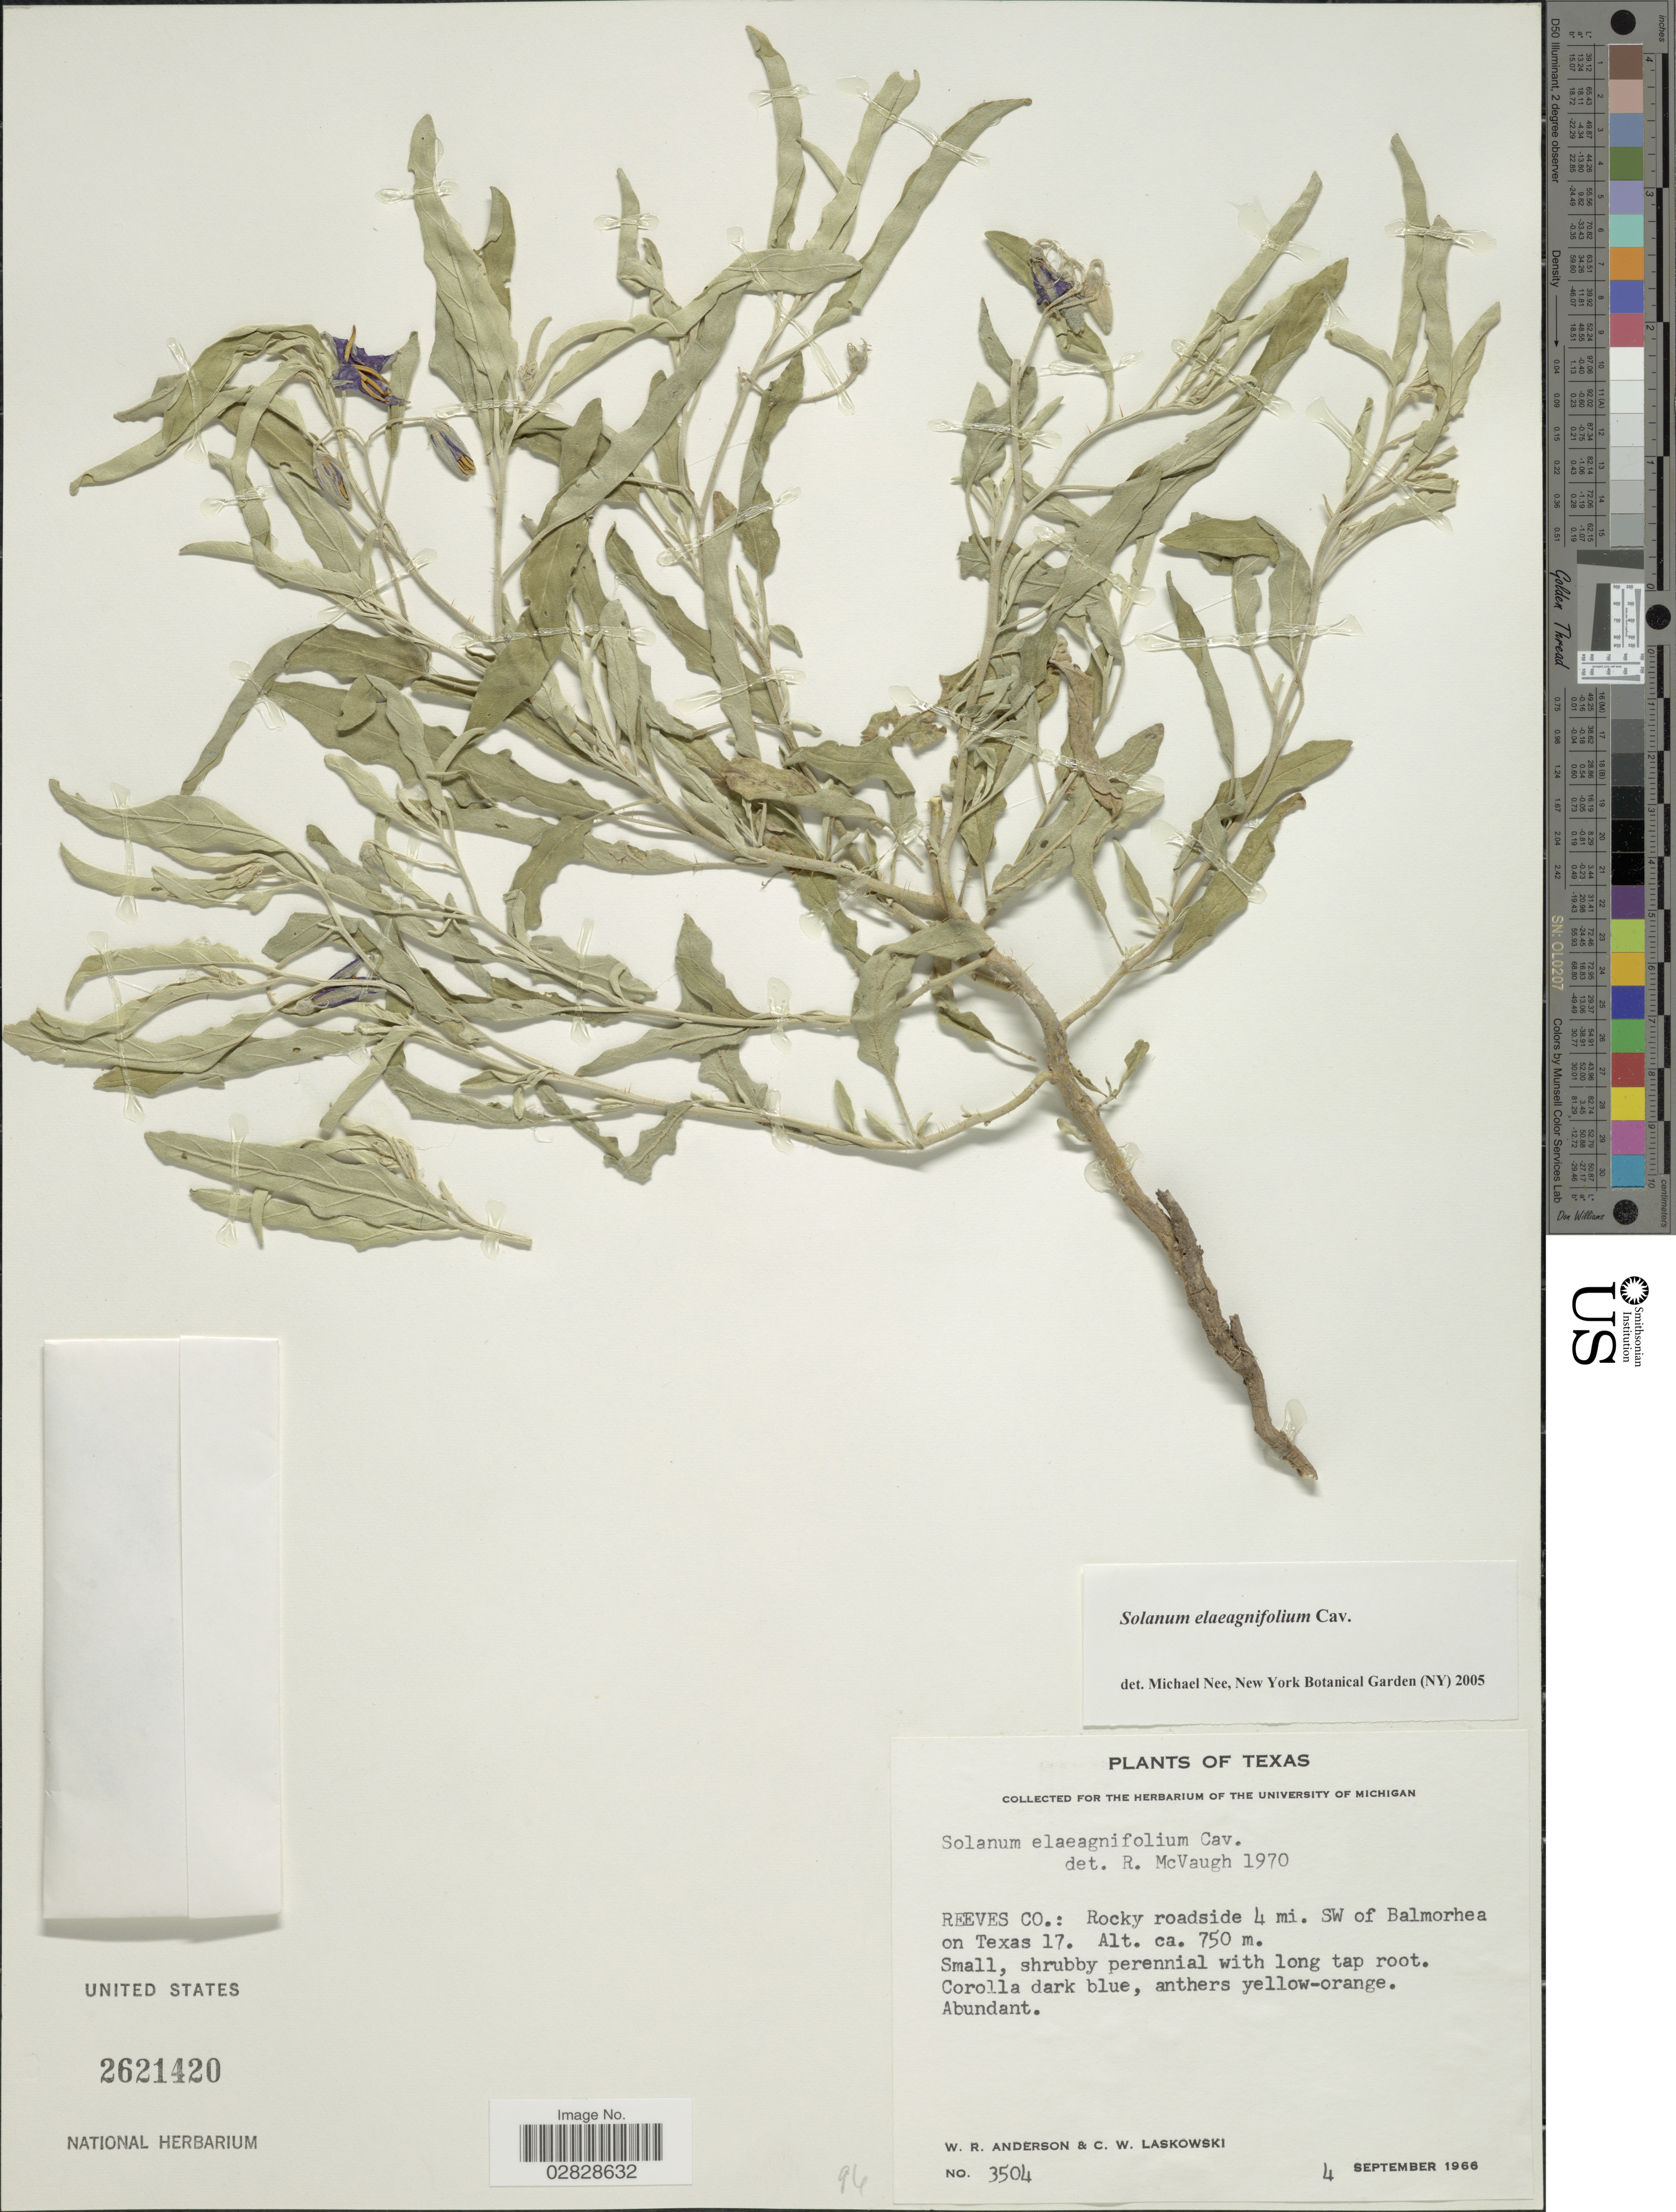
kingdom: Plantae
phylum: Tracheophyta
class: Magnoliopsida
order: Solanales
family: Solanaceae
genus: Solanum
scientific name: Solanum elaeagnifolium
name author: Cav.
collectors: W. Anderson & C. Laskowski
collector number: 3504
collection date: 1966-09-04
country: United States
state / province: Texas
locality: Reeves Co.: Rocky roadside 4 mi. SW of Balmorhea on Texas 17.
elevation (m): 750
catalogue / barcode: US 2621420